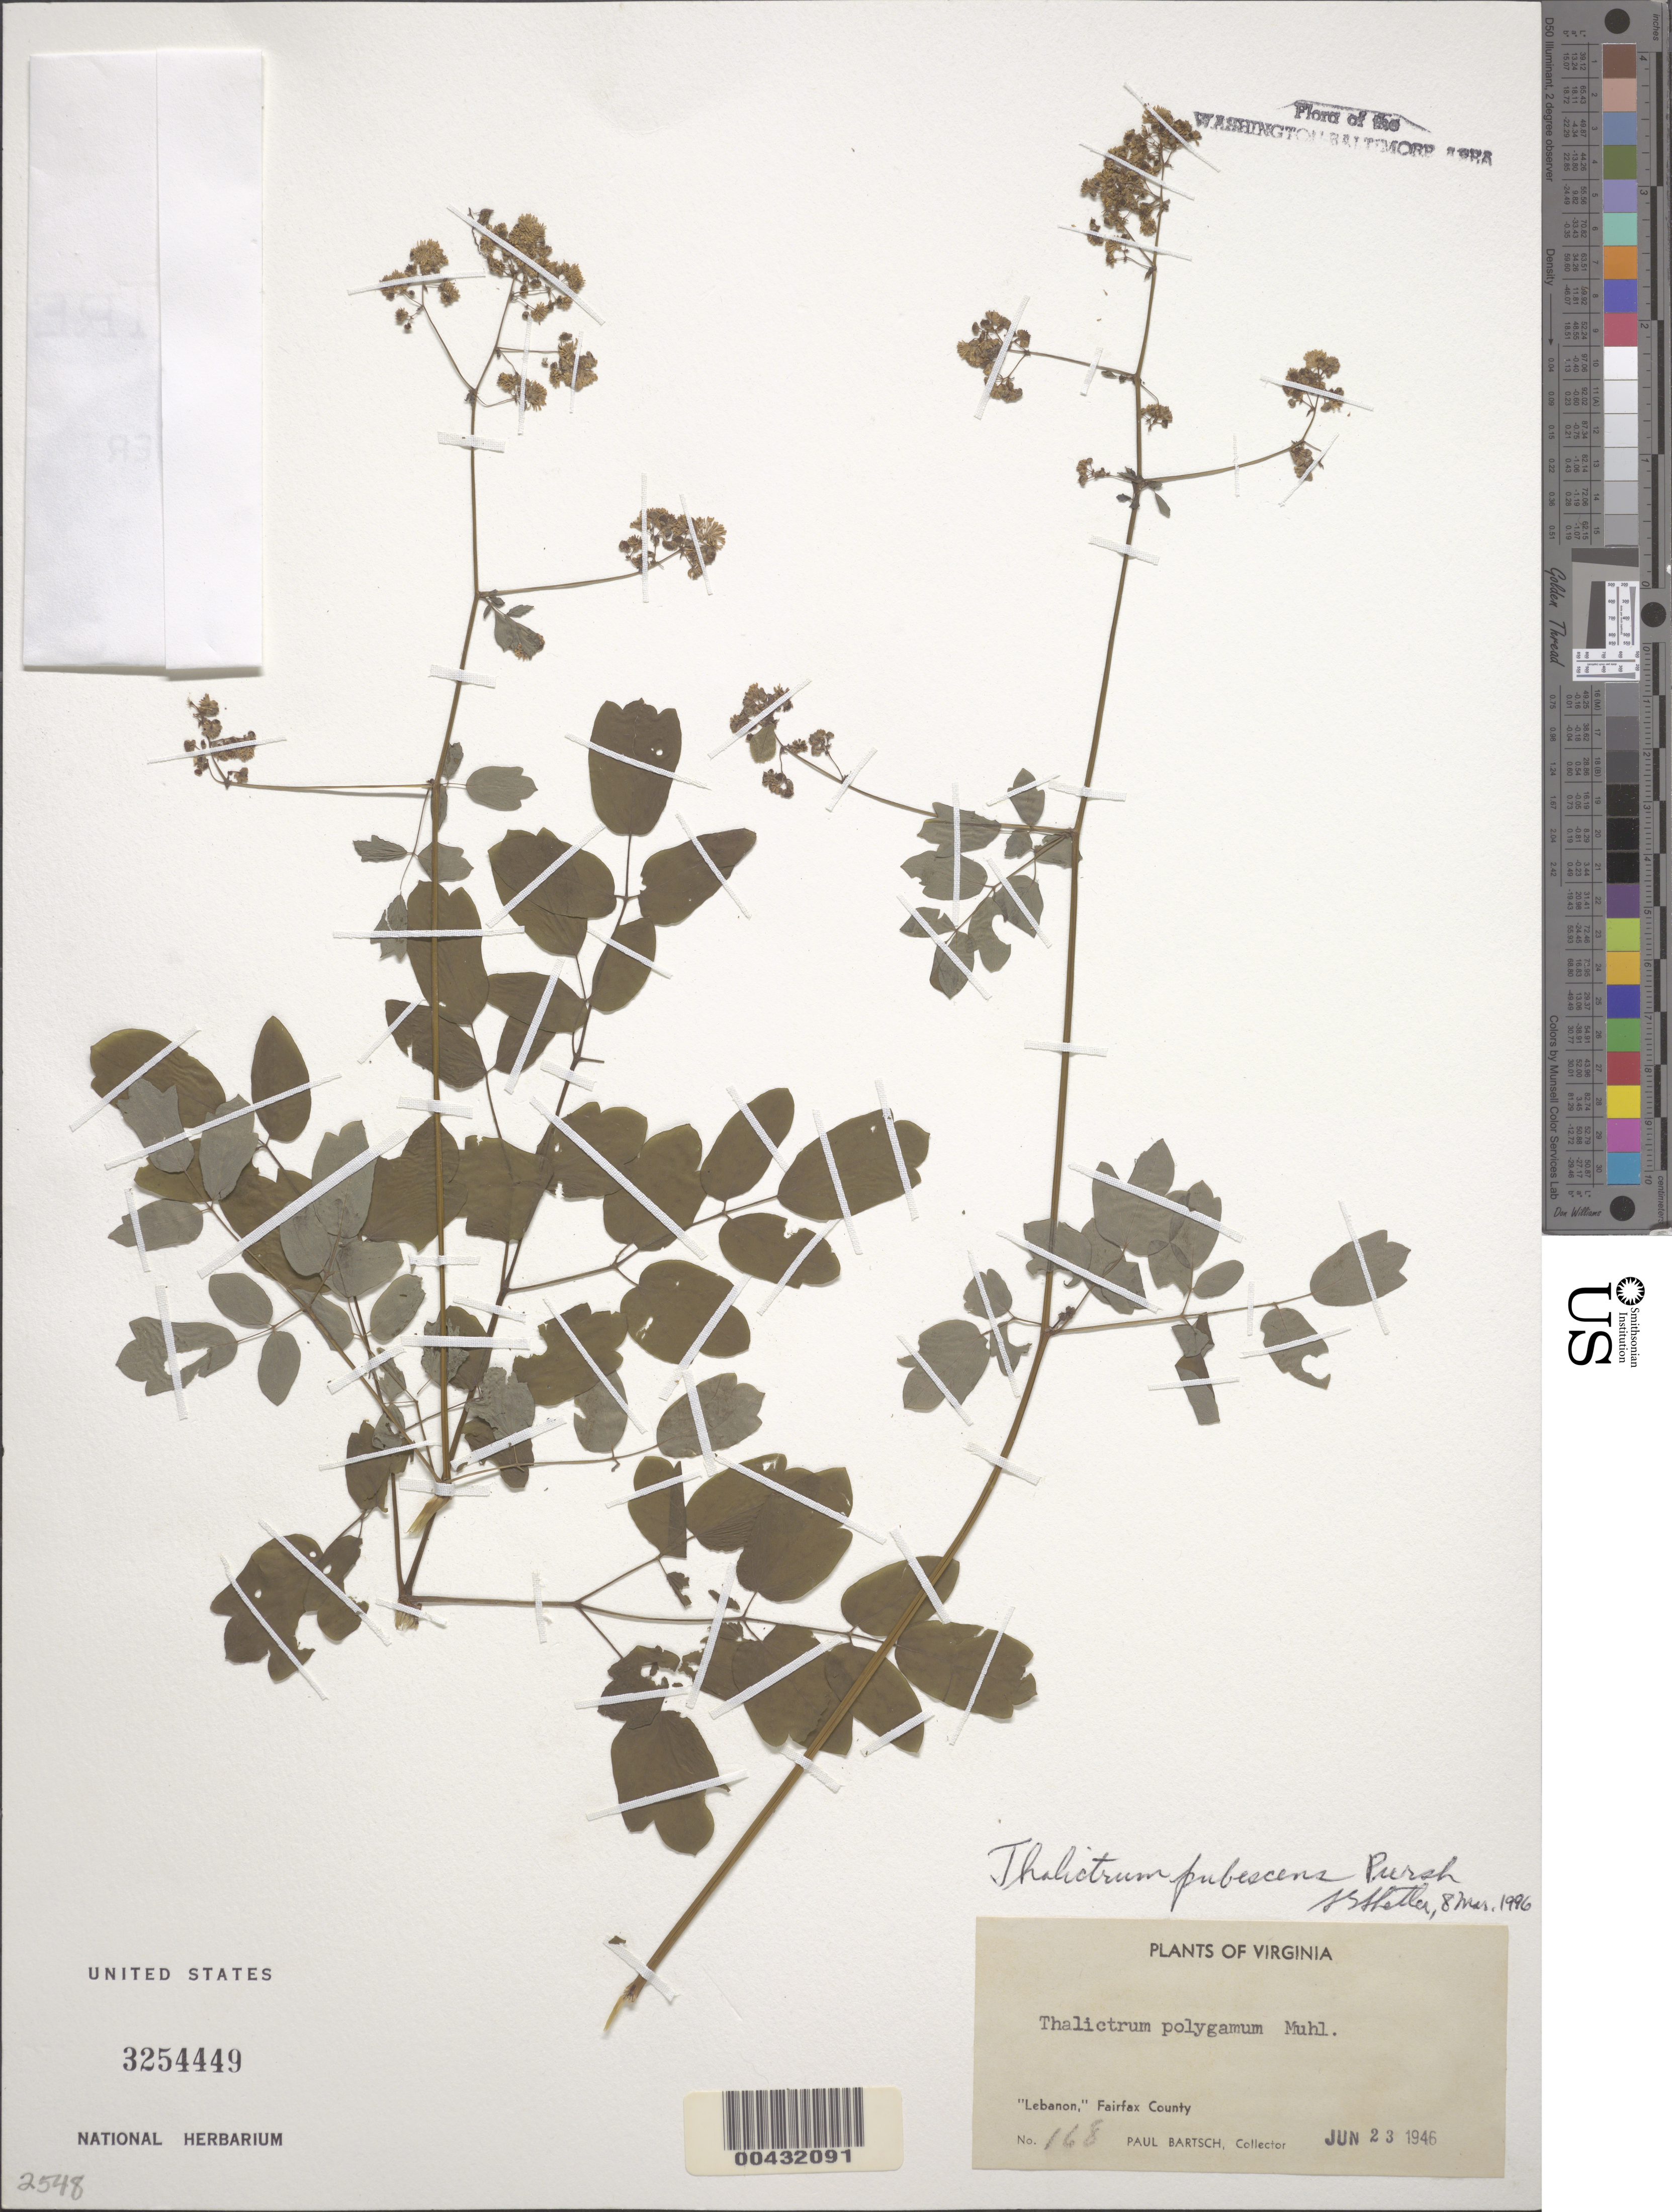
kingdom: Plantae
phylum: Tracheophyta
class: Magnoliopsida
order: Ranunculales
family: Ranunculaceae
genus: Thalictrum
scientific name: Thalictrum pubescens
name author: Pursh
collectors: P. Bartsch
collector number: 168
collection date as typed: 23 Jun 1946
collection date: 1946-06-23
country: United States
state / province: Virginia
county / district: Fairfax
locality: Lebanon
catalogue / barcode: US 3254449